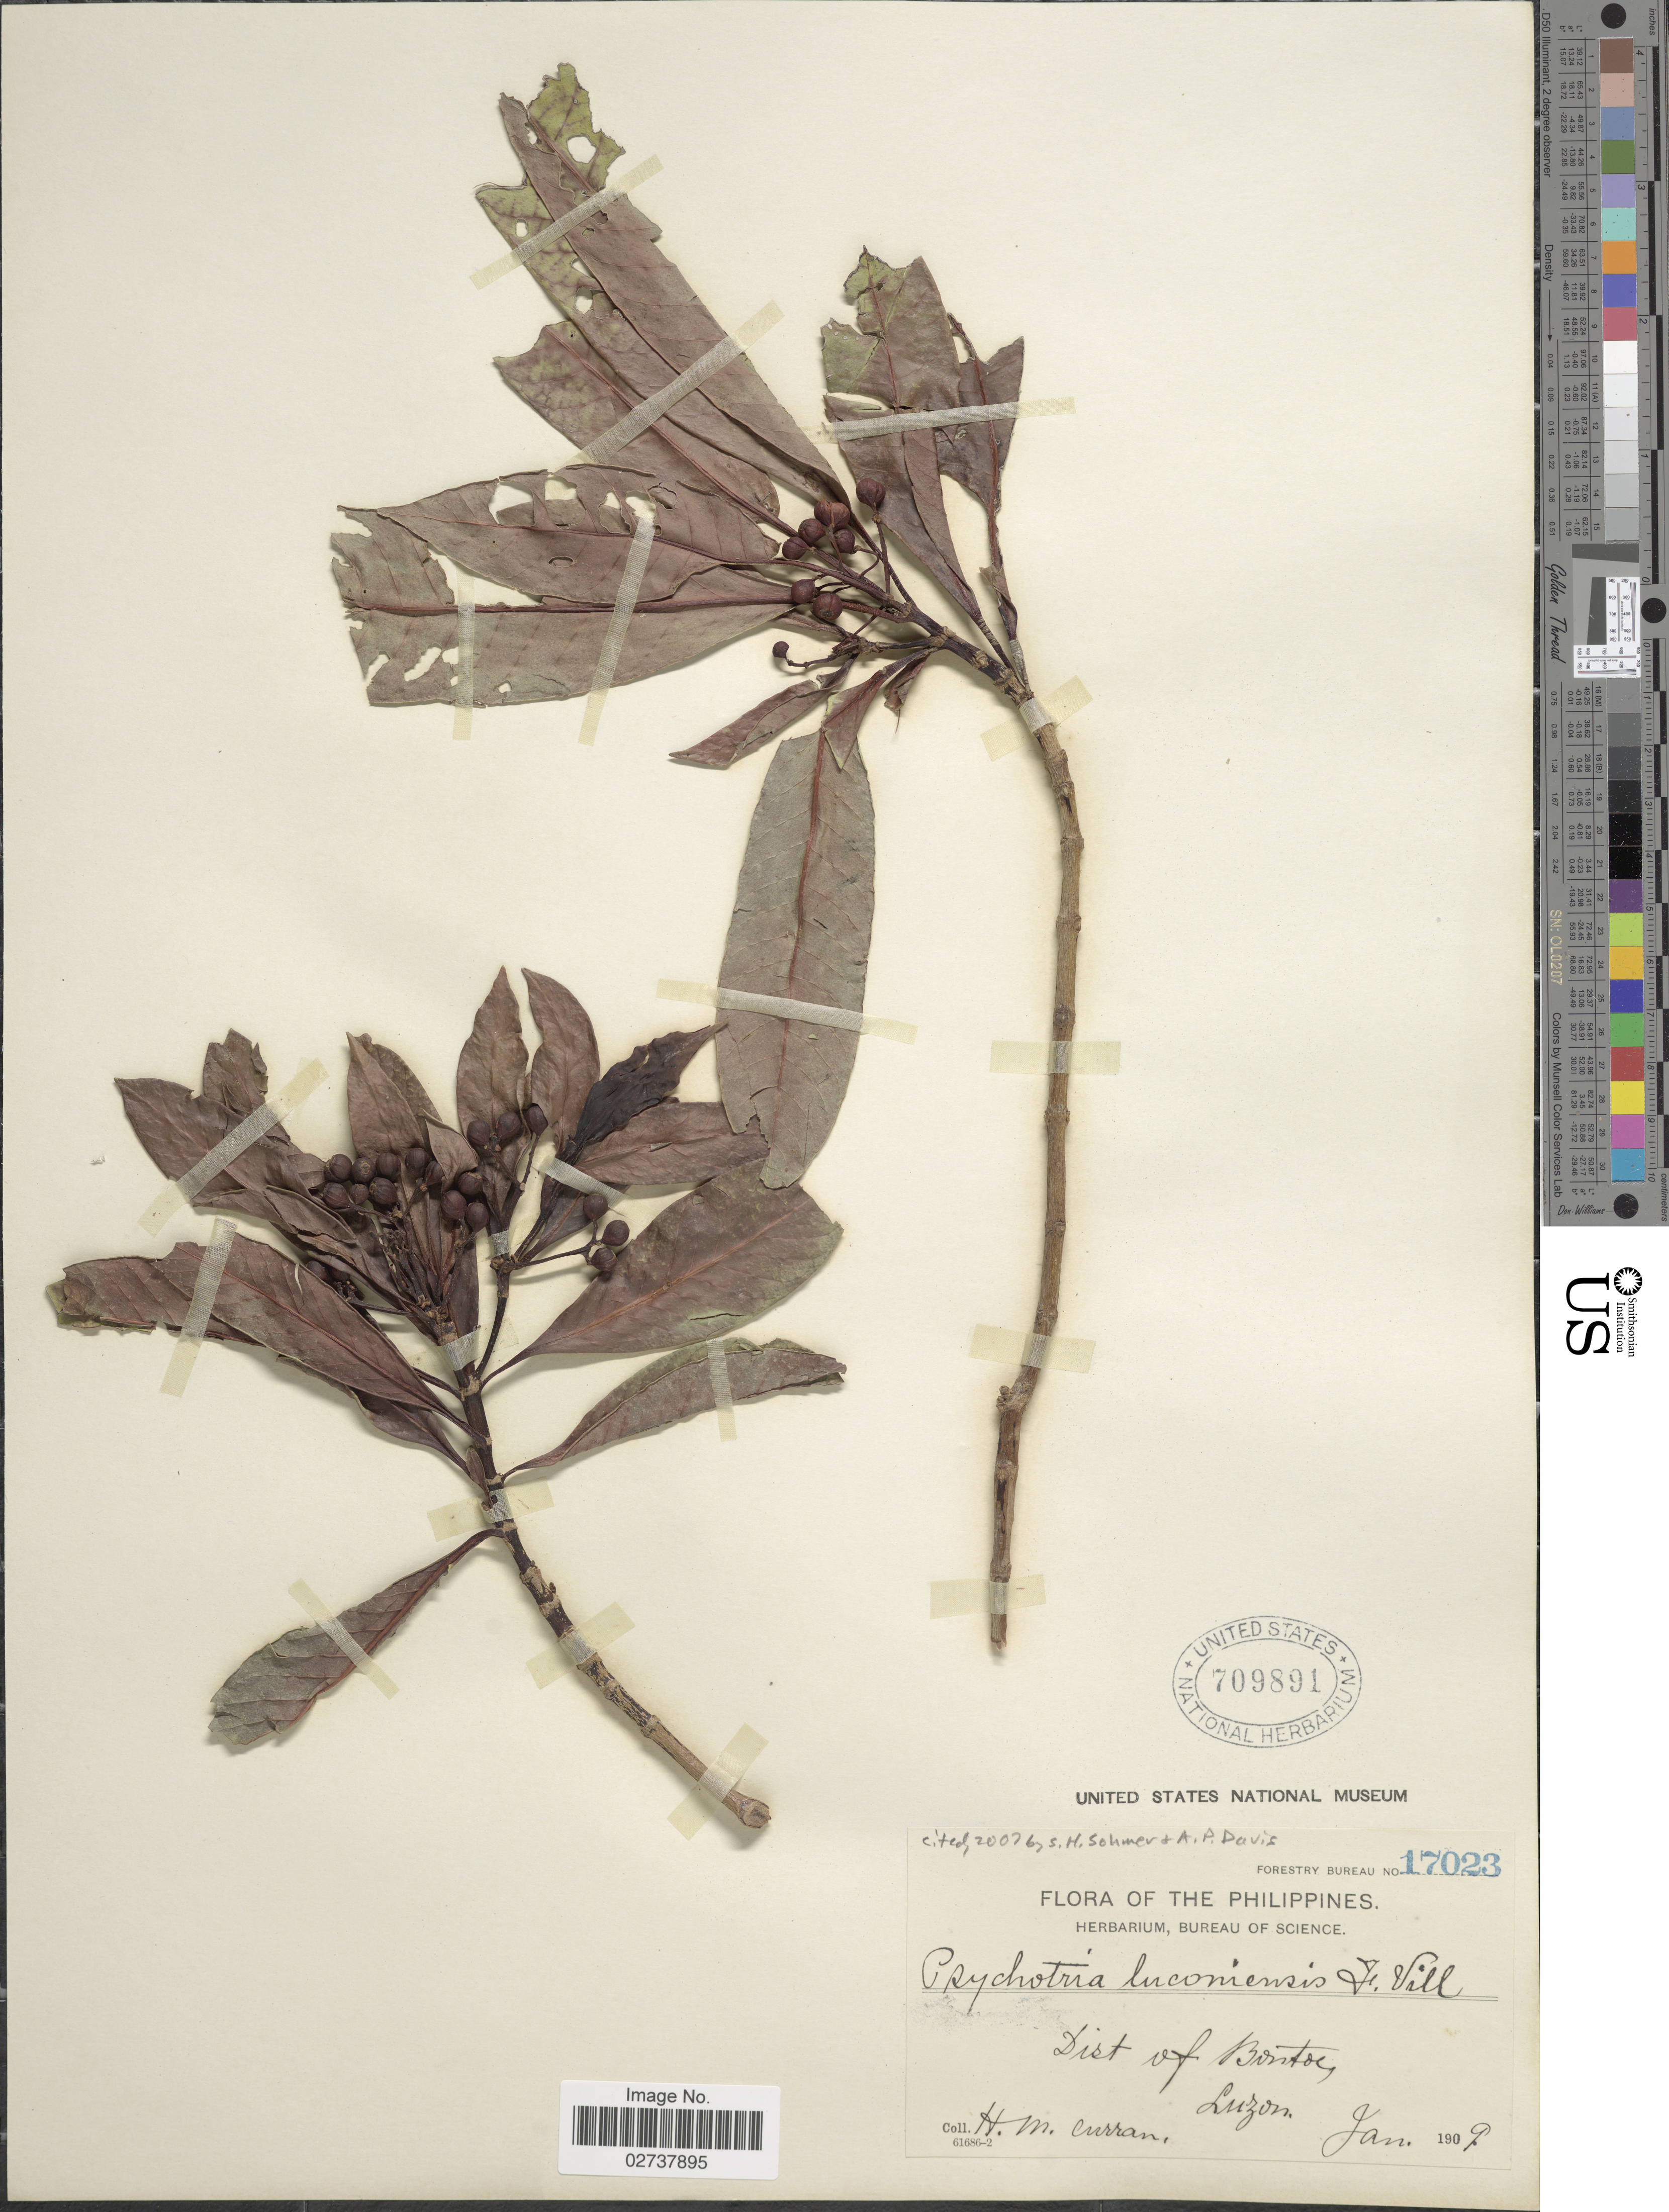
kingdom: Plantae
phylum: Tracheophyta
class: Magnoliopsida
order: Gentianales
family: Rubiaceae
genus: Psychotria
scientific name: Psychotria luzoniensis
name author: (Cham. & Schltdl.) Fern.-Vill.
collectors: H. M. Curran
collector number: Forestry Bureau 17023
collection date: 1909-01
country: Philippines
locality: Dist of Bontoc, Luzon.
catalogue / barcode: US 709891